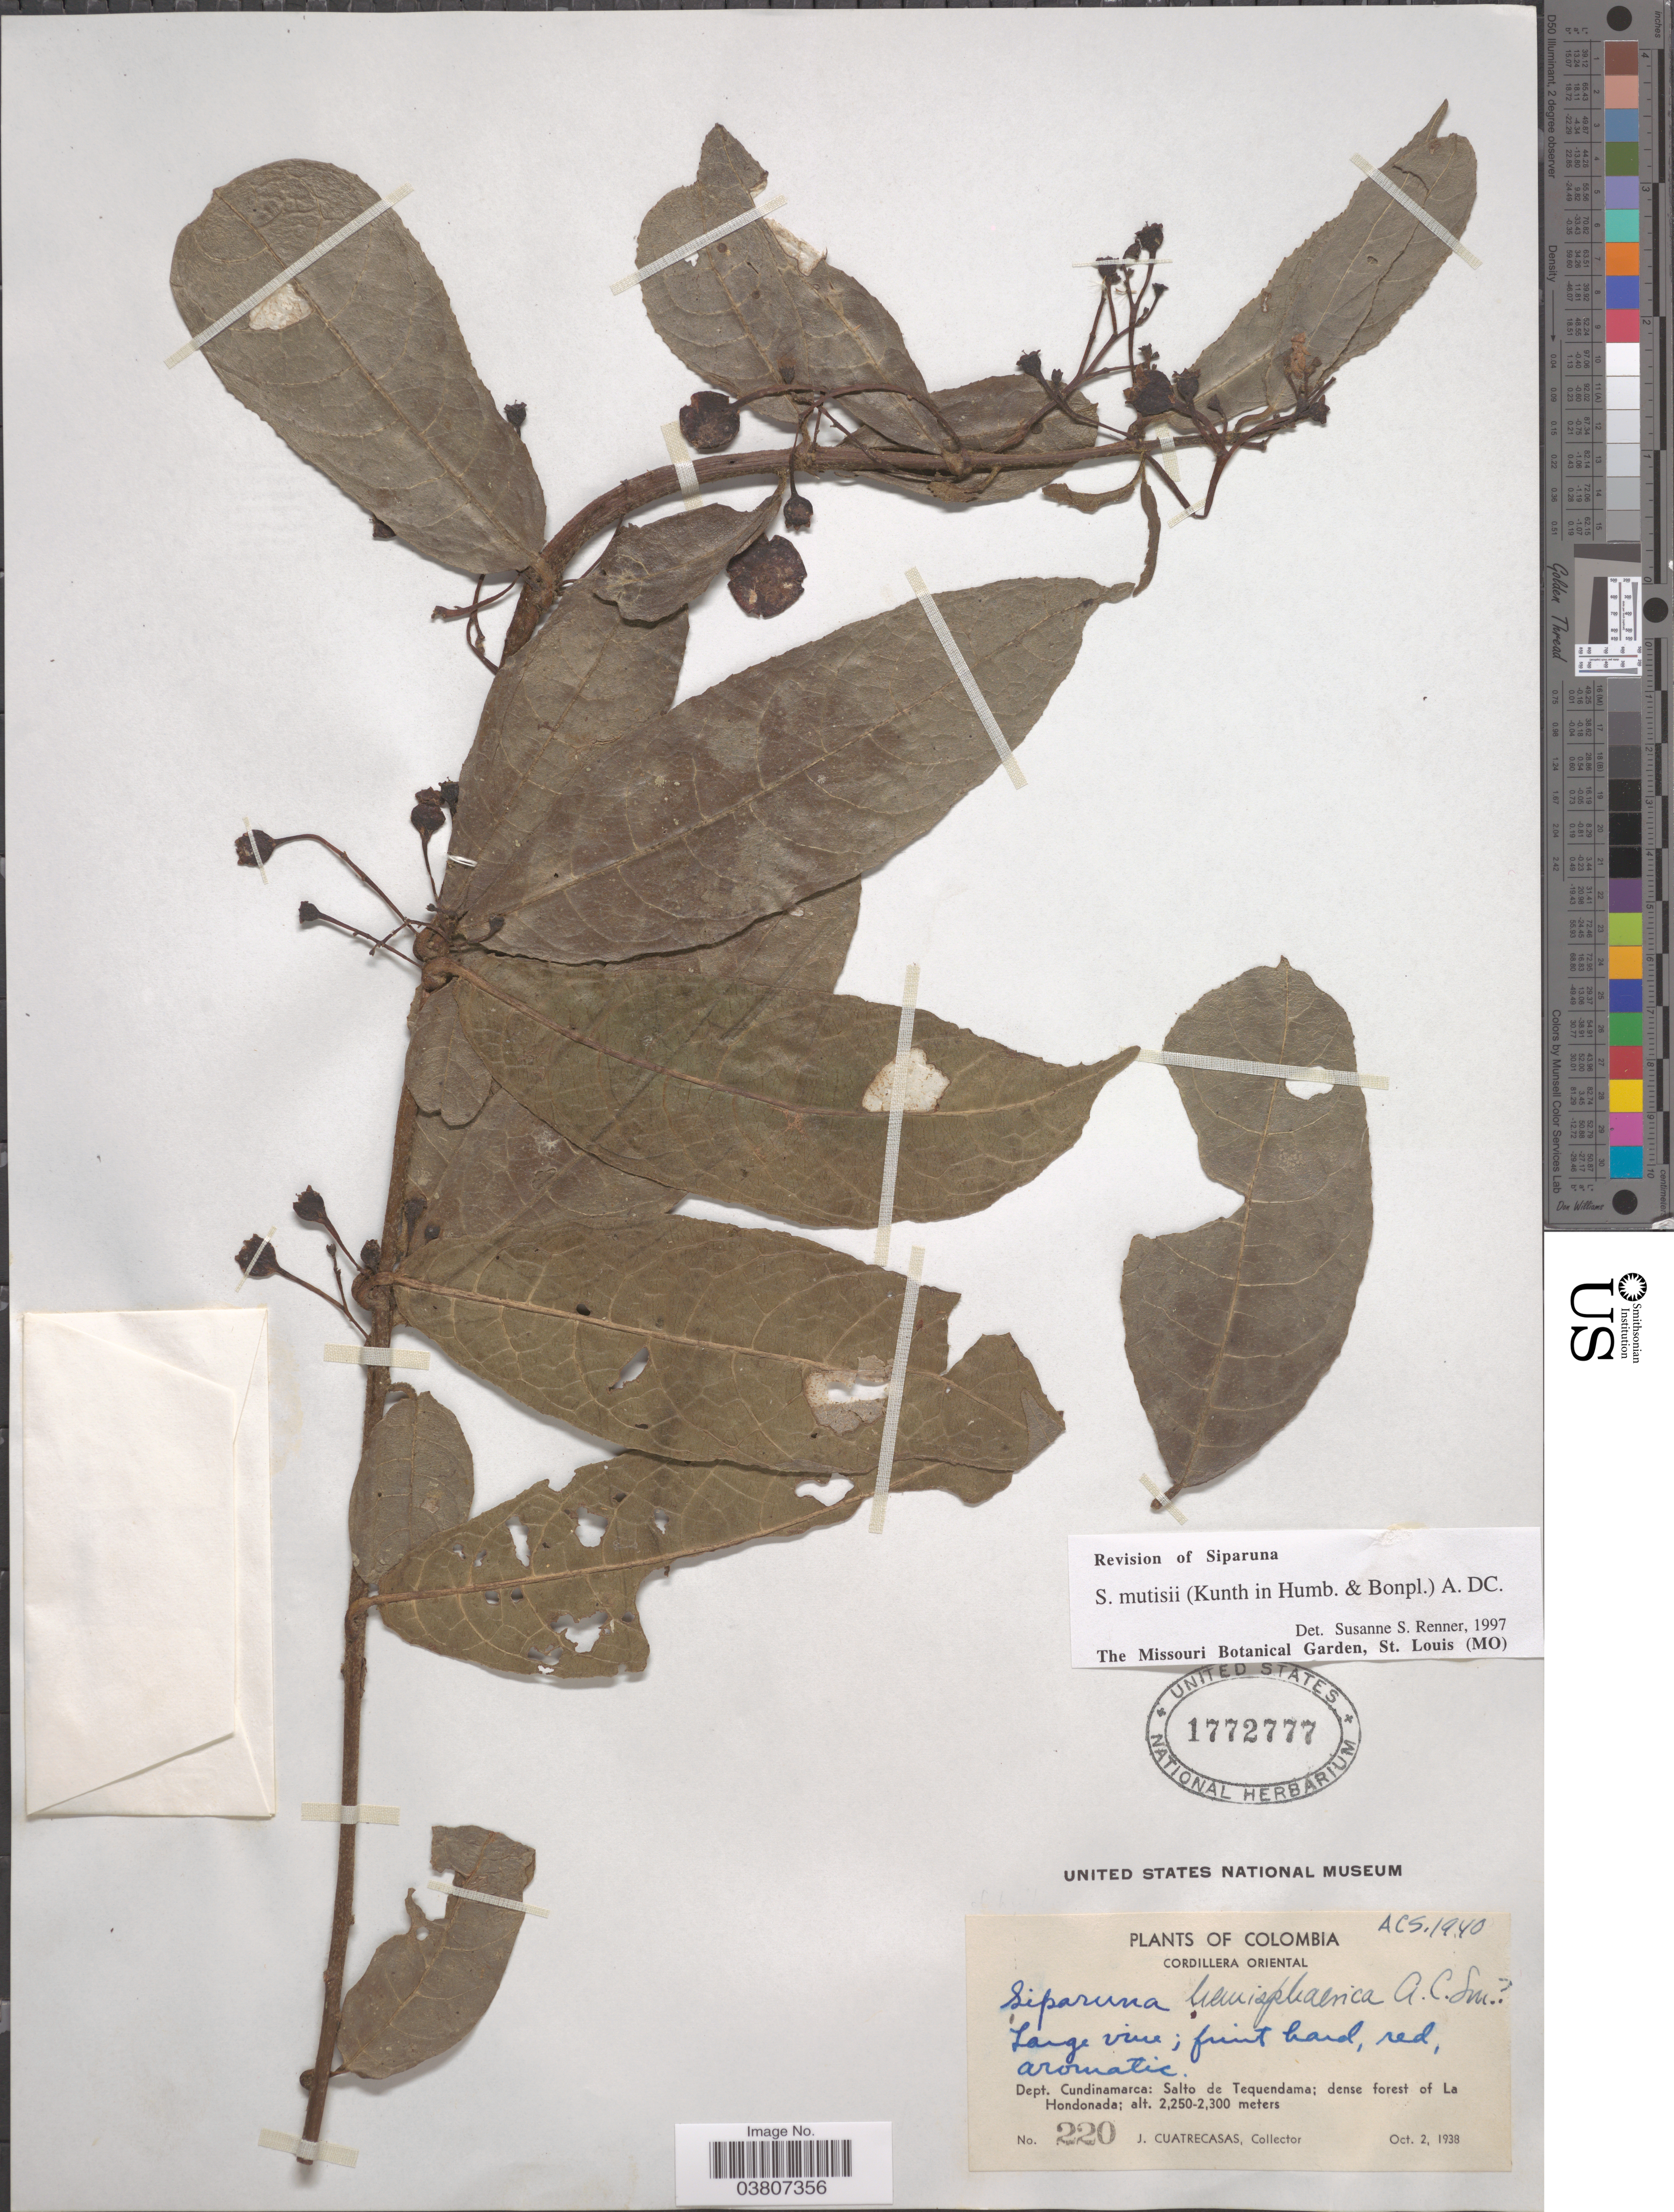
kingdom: Plantae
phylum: Tracheophyta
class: Magnoliopsida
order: Laurales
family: Siparunaceae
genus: Siparuna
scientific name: Siparuna mutisii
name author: (Kunth) A. DC.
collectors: J. Cuatrecasas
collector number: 220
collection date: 1938-10-02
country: Colombia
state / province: Cundinamarca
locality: Cordillera Oriental. Dept. Cundinamarca: Salto de Tequendama; dense forest of La Hondonada.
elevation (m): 2250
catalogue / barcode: US 1772777